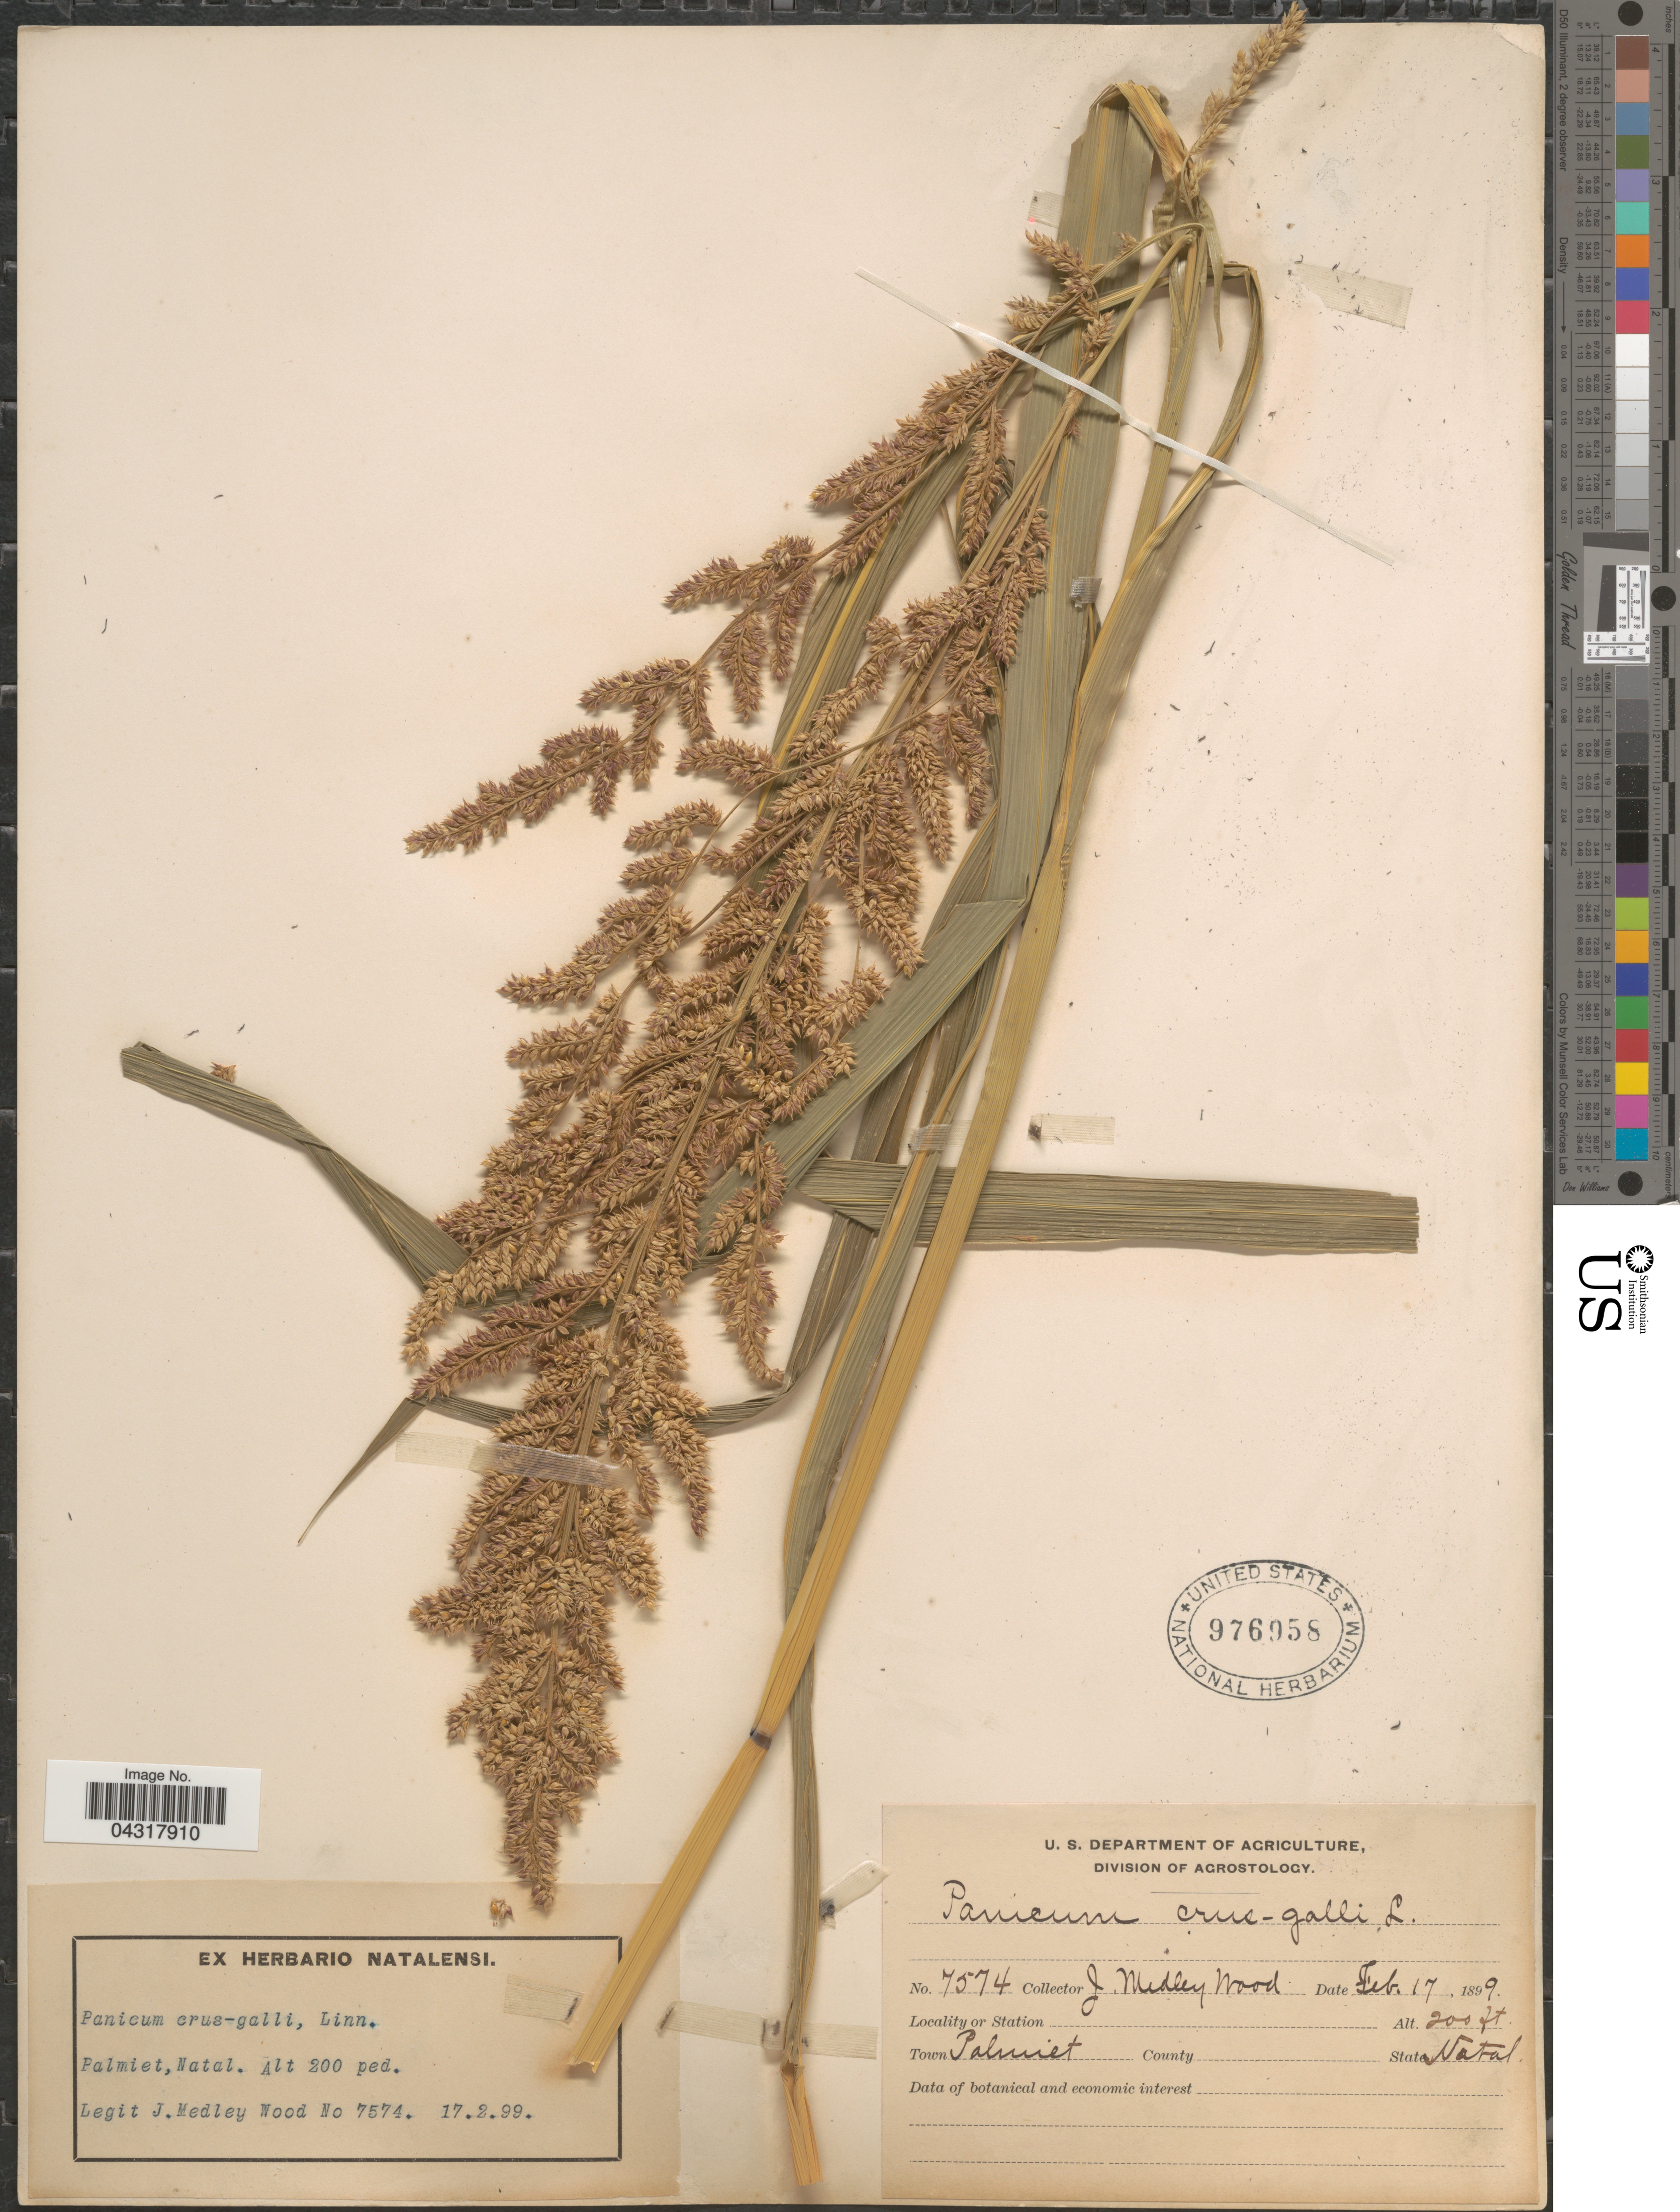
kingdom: Plantae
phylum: Tracheophyta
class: Liliopsida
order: Poales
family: Poaceae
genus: Echinochloa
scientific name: Echinochloa crus-pavonis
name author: (Kunth) Schult.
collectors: J. Medley Wood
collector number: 7574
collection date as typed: Transcribed d/m/y: 17/2/99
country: South Africa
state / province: KwaZulu-Natal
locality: Town Palmier. Natal.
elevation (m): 61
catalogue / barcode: US 976958